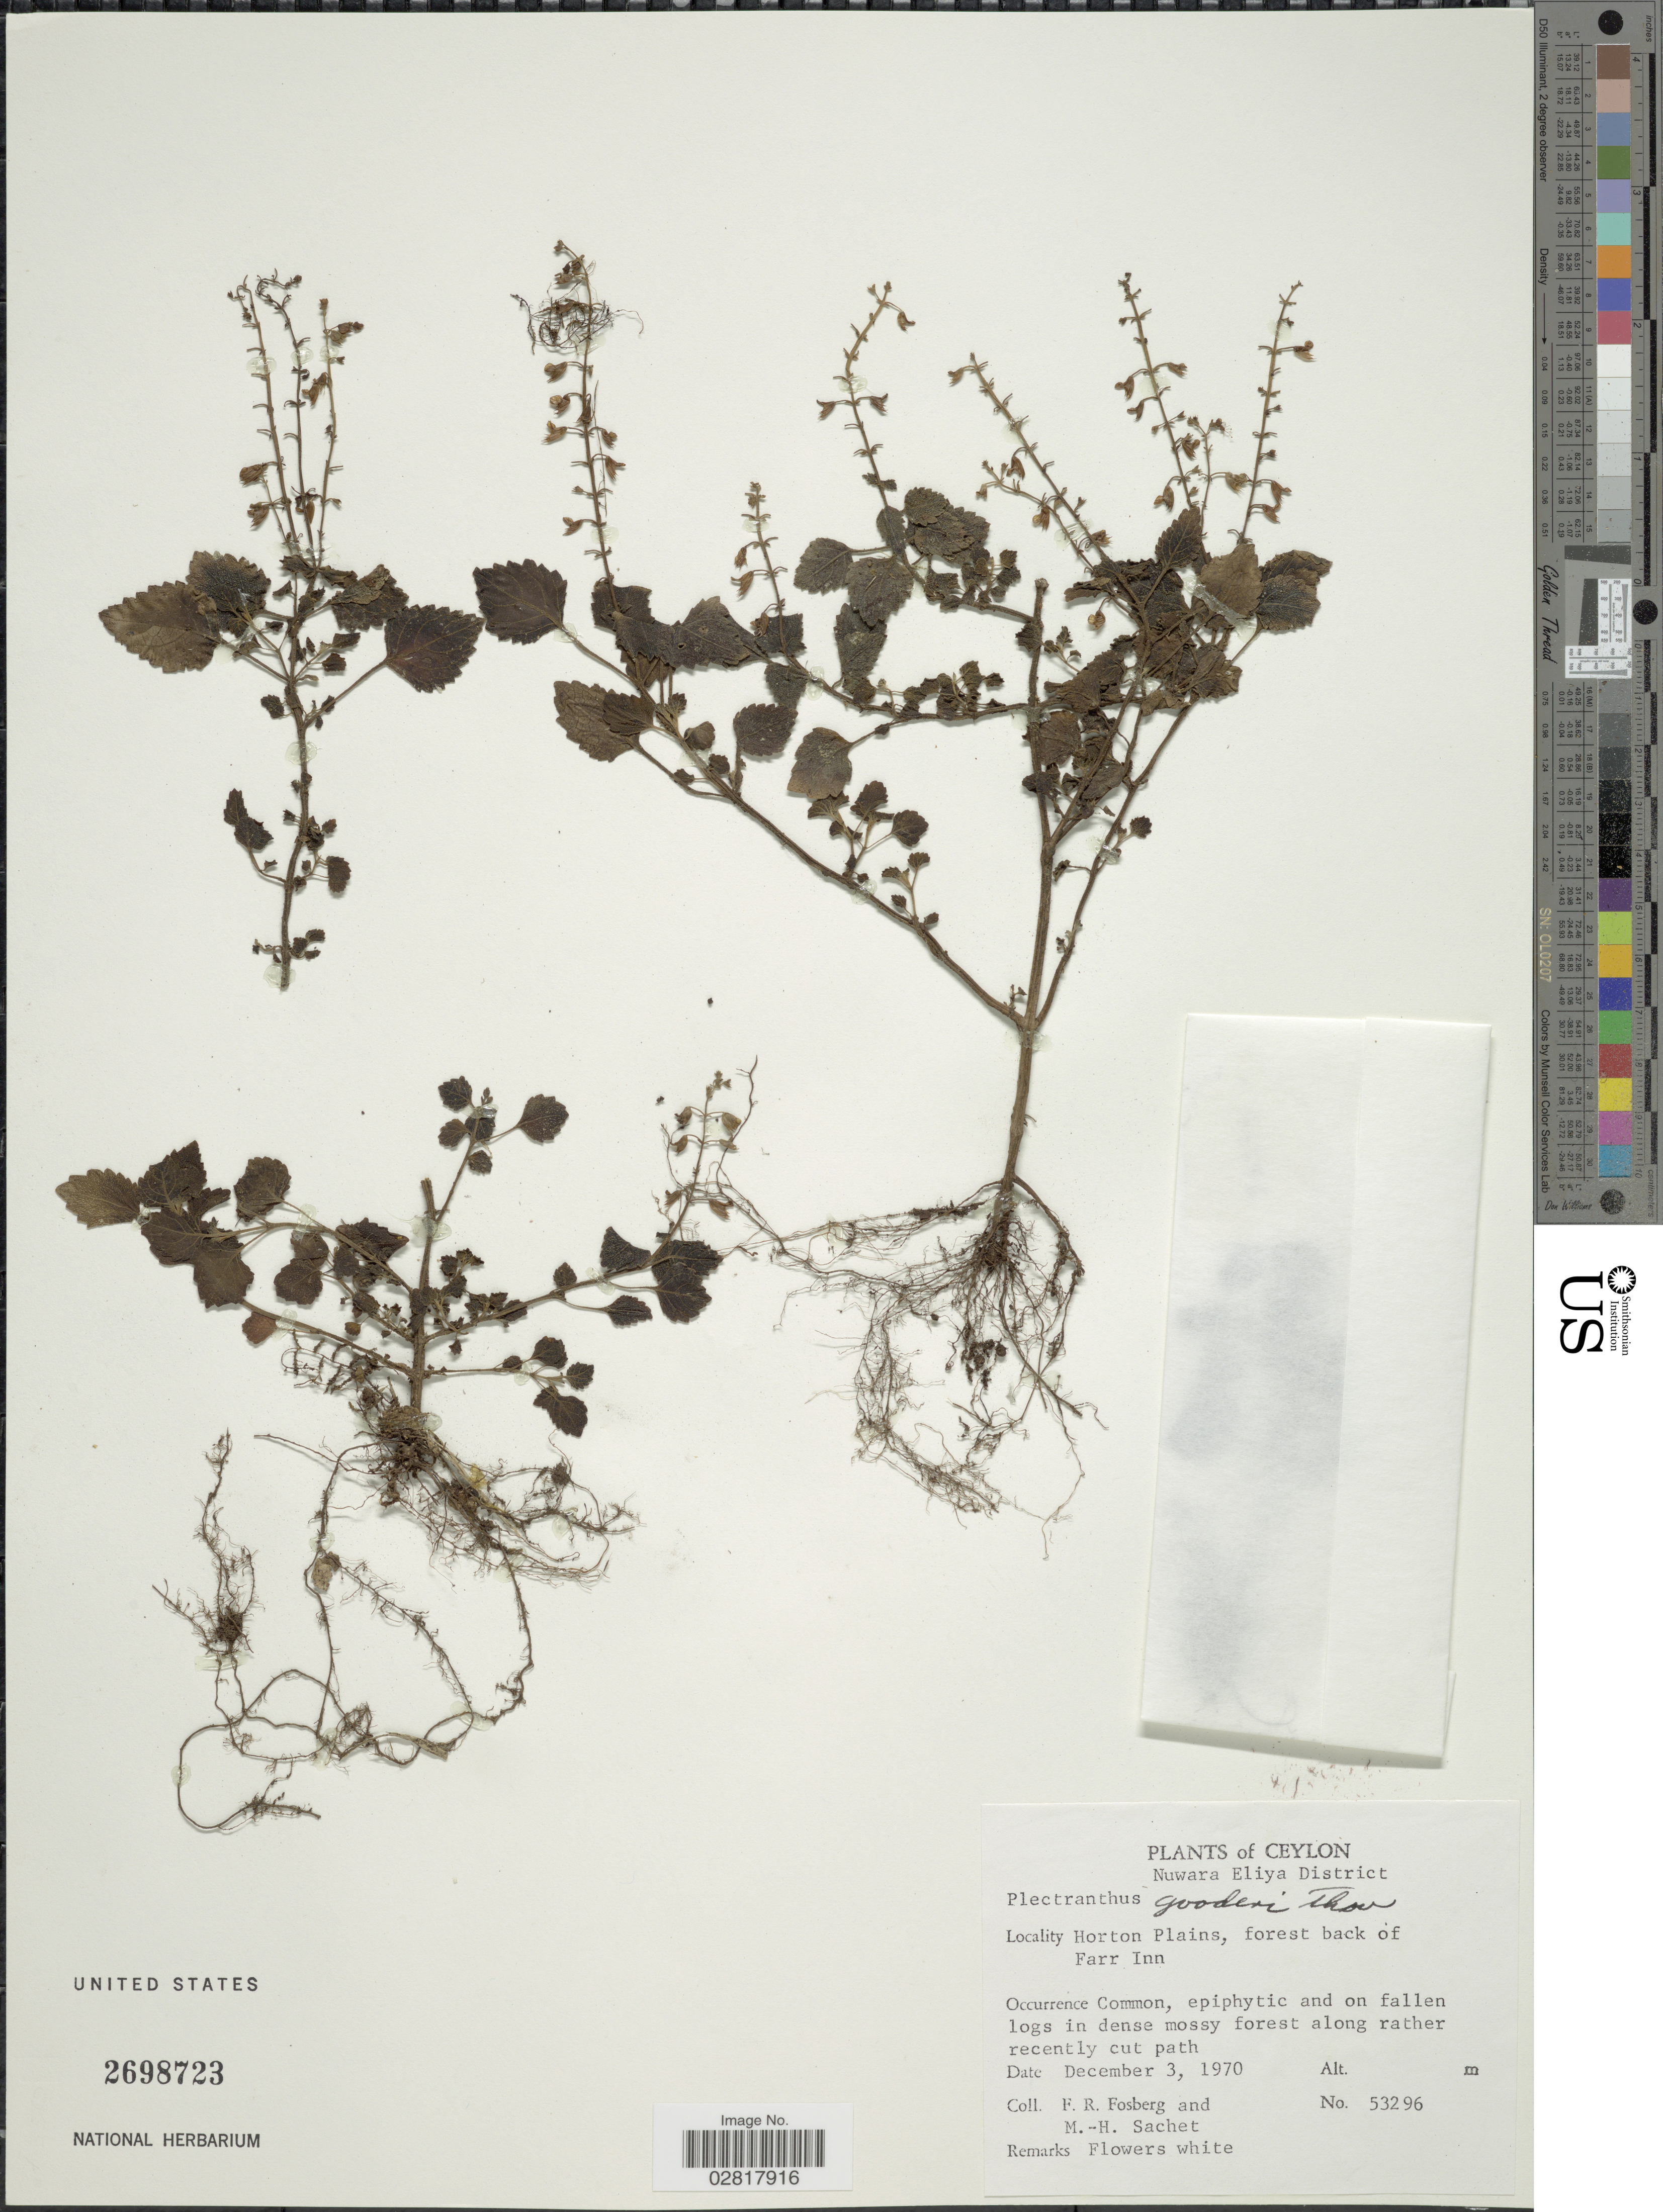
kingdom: Plantae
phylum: Tracheophyta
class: Magnoliopsida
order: Lamiales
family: Lamiaceae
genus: Plectranthus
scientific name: Plectranthus gardneri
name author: Thwaites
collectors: F. R. Fosberg & M.-H. Sachet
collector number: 53296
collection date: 1970-12-03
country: Sri Lanka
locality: Ceylon. Nuwara Eliya District. Horton Plains, forest back of Farr Inn.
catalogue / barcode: US 2698723